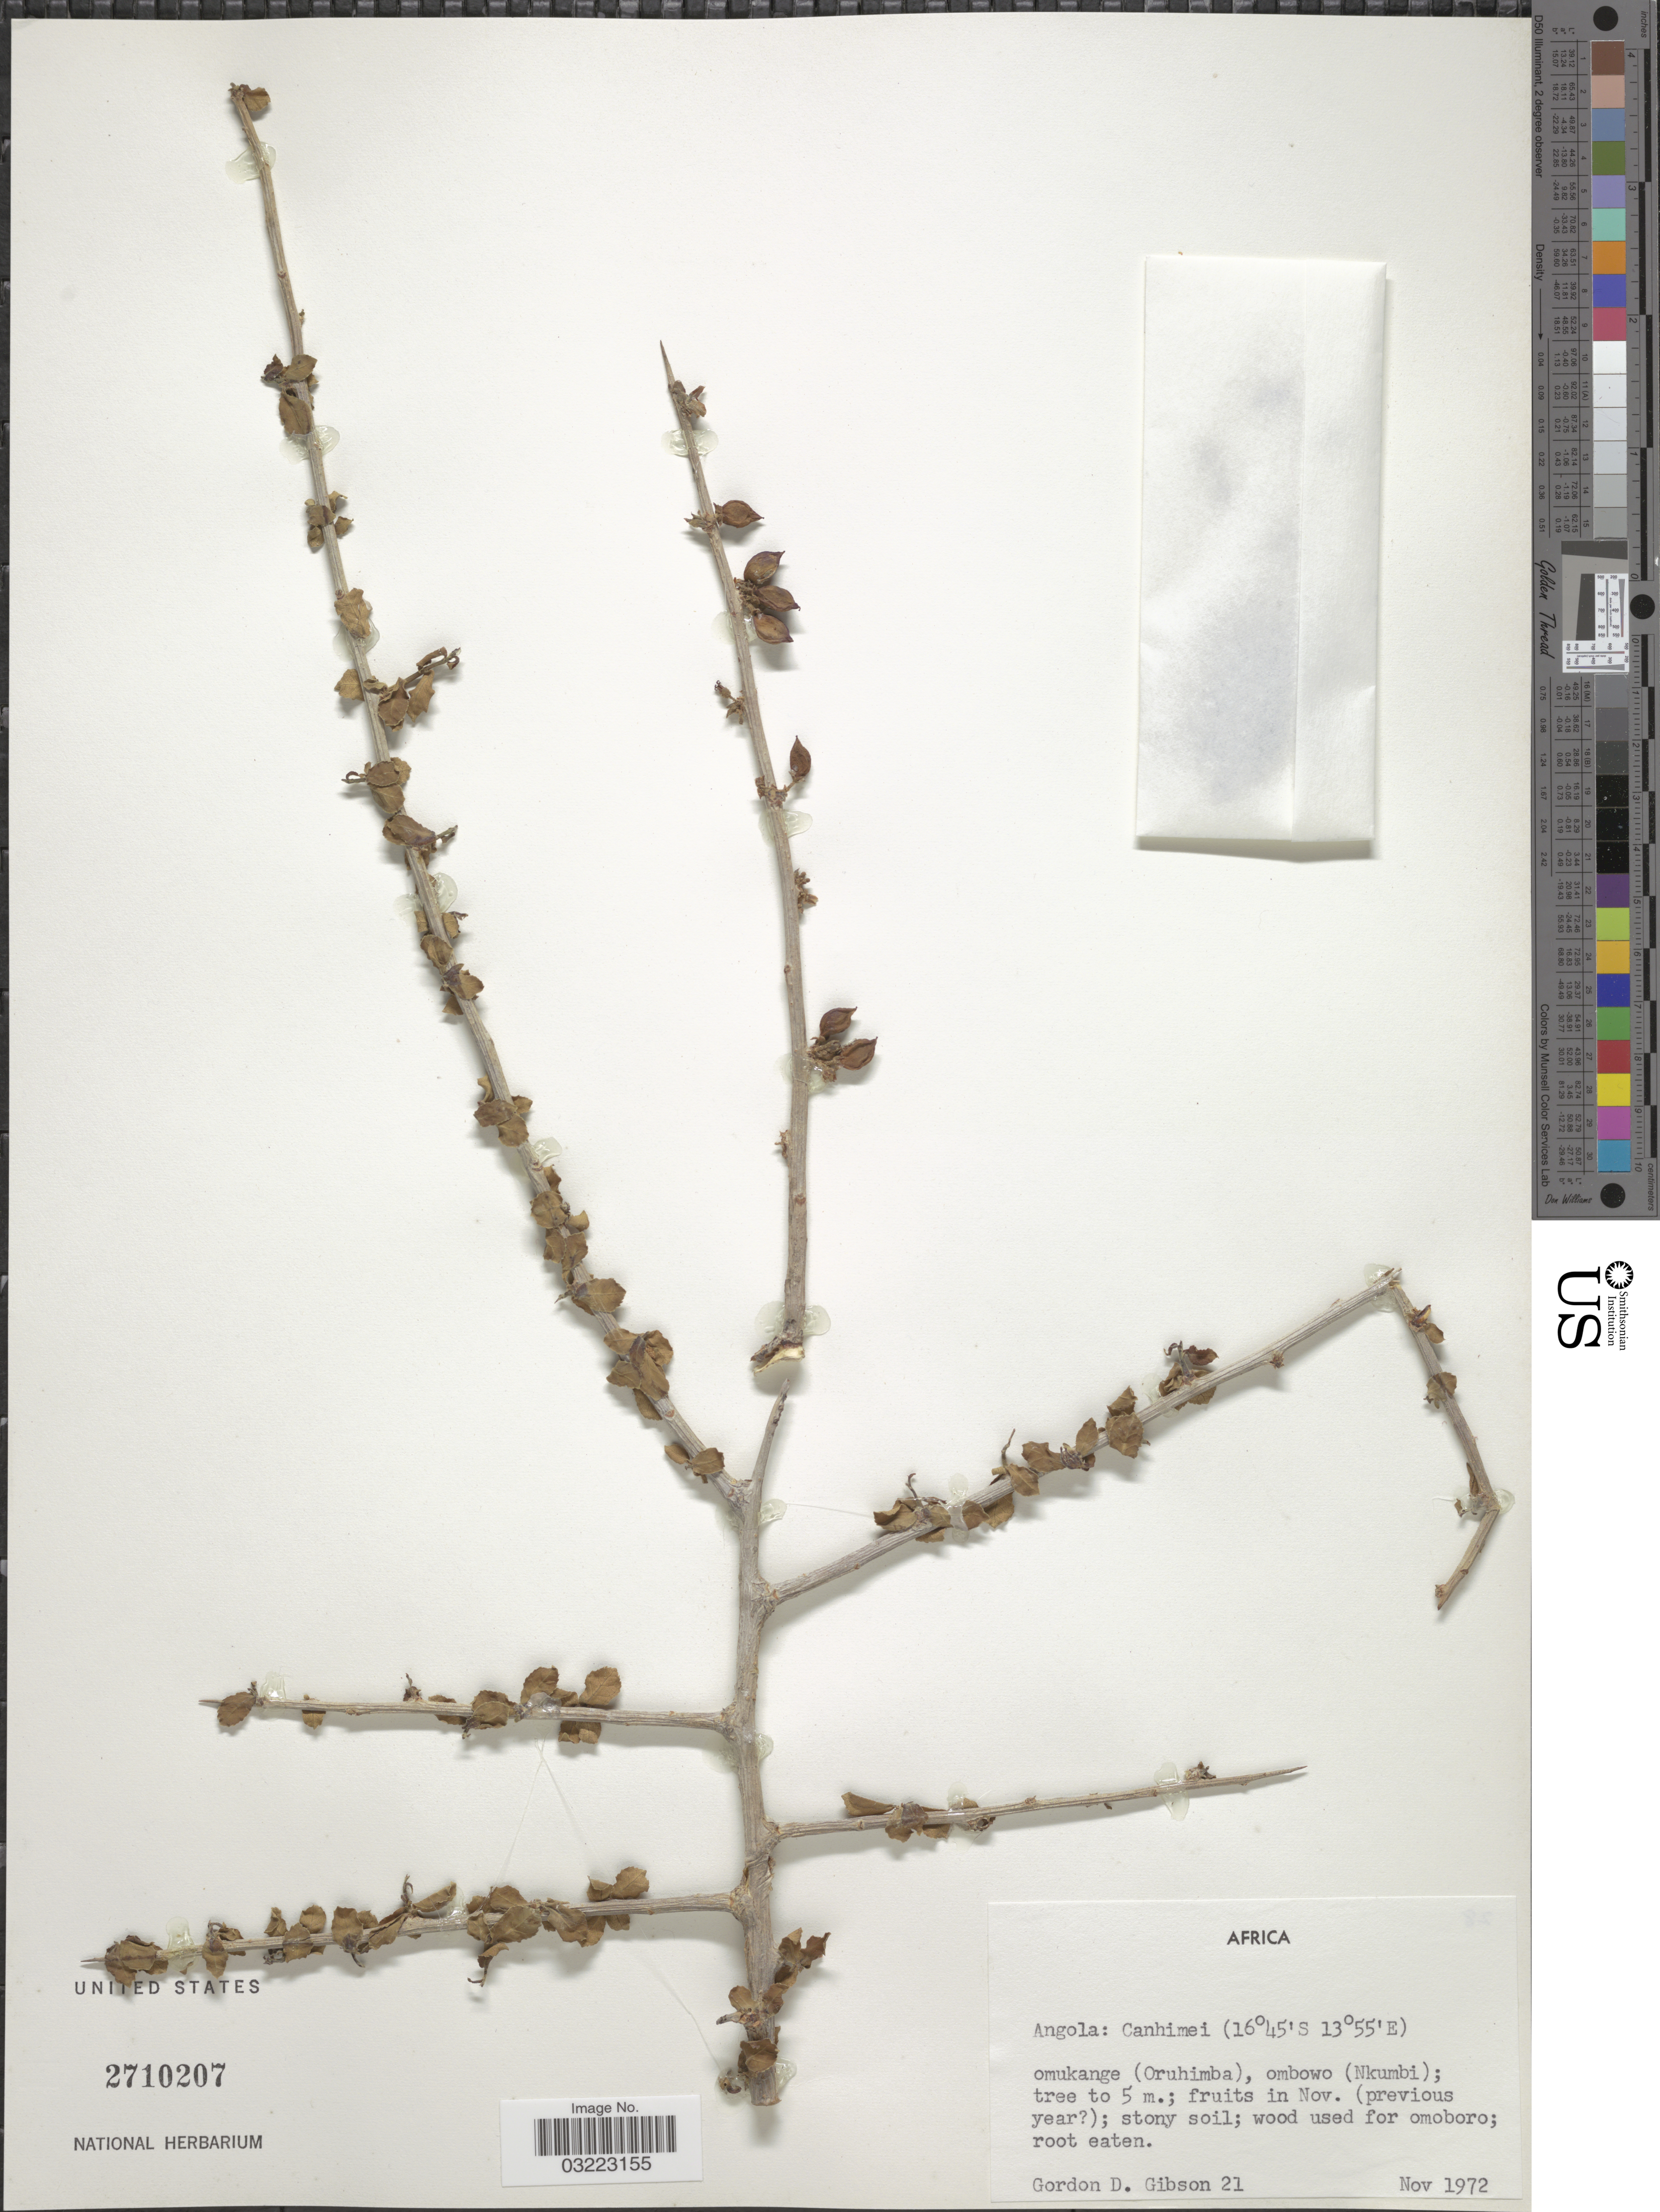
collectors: G. D. Gibson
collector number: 21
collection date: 1972-11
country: Angola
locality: Canhimei. Omukange (Oruhimba), ombowo (Nkumbi).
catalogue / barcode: US 2710207